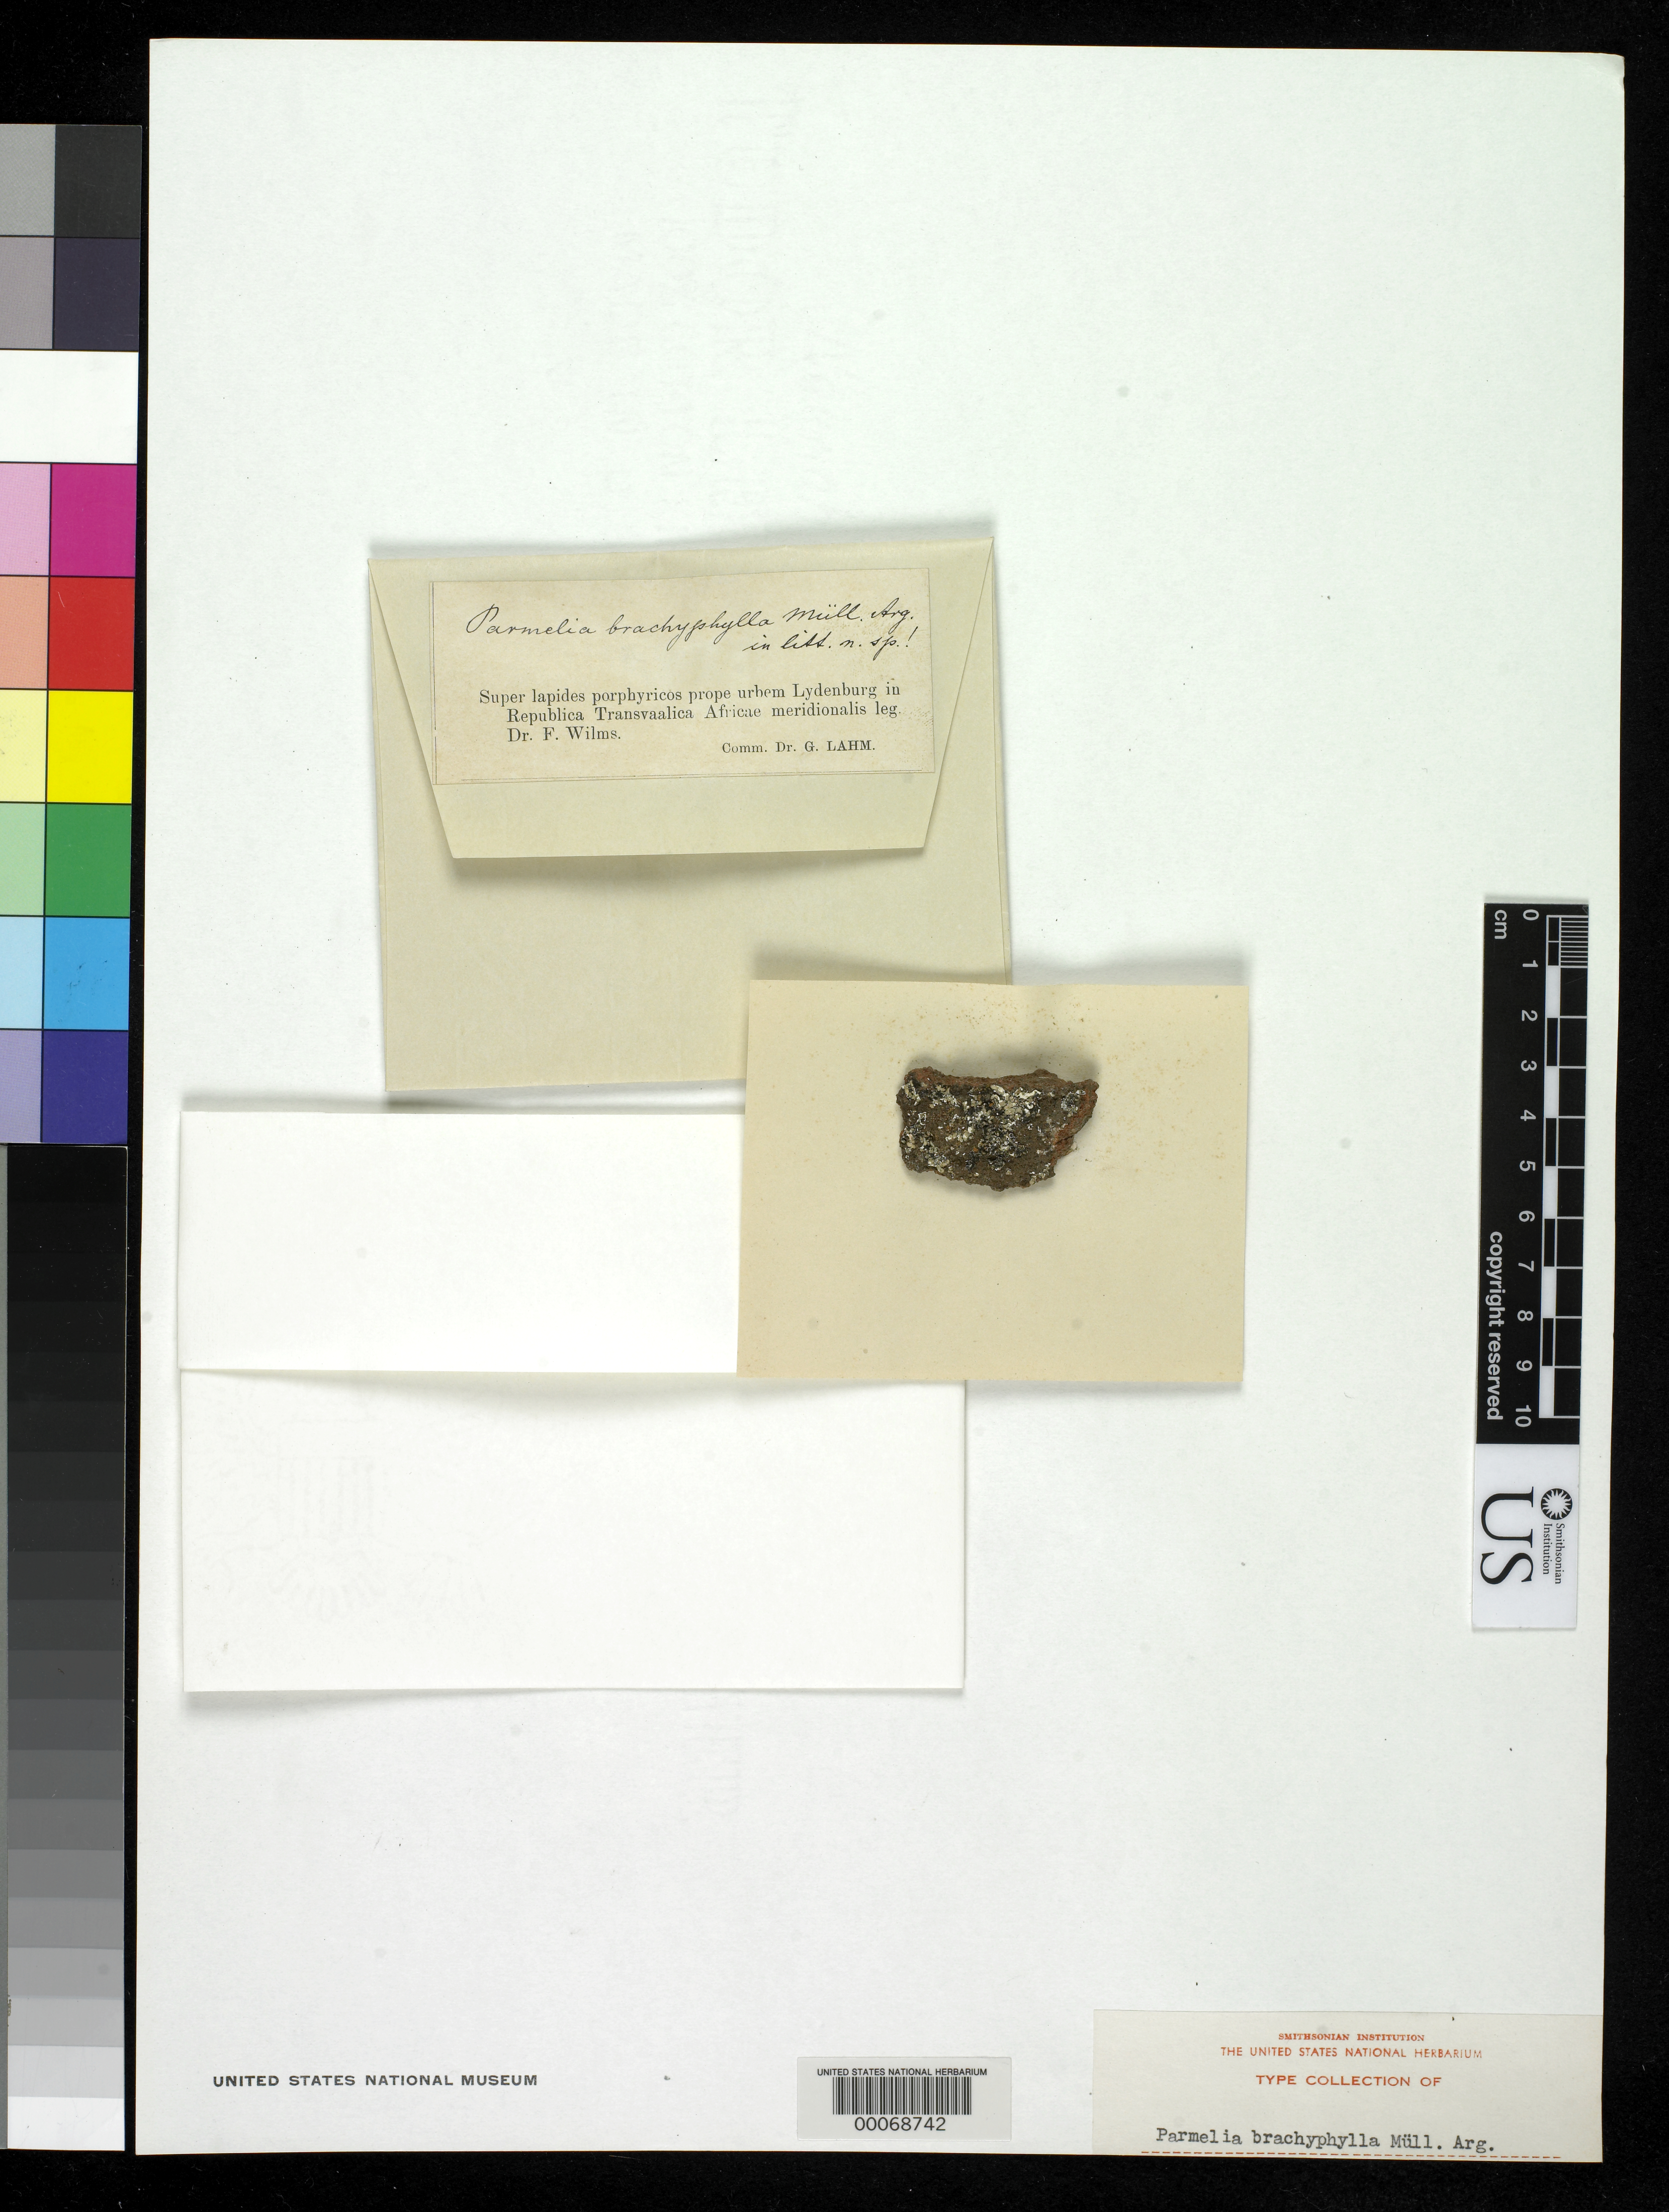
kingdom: Fungi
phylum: Ascomycota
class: Lecanoromycetes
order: Lecanorales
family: Parmeliaceae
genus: Parmelia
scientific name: Parmelia brachyphylla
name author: Müll. Arg.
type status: Isotype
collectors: F. Wilms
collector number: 2752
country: South Africa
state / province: Mpumalanga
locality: Near Lydenburg. Transvaal